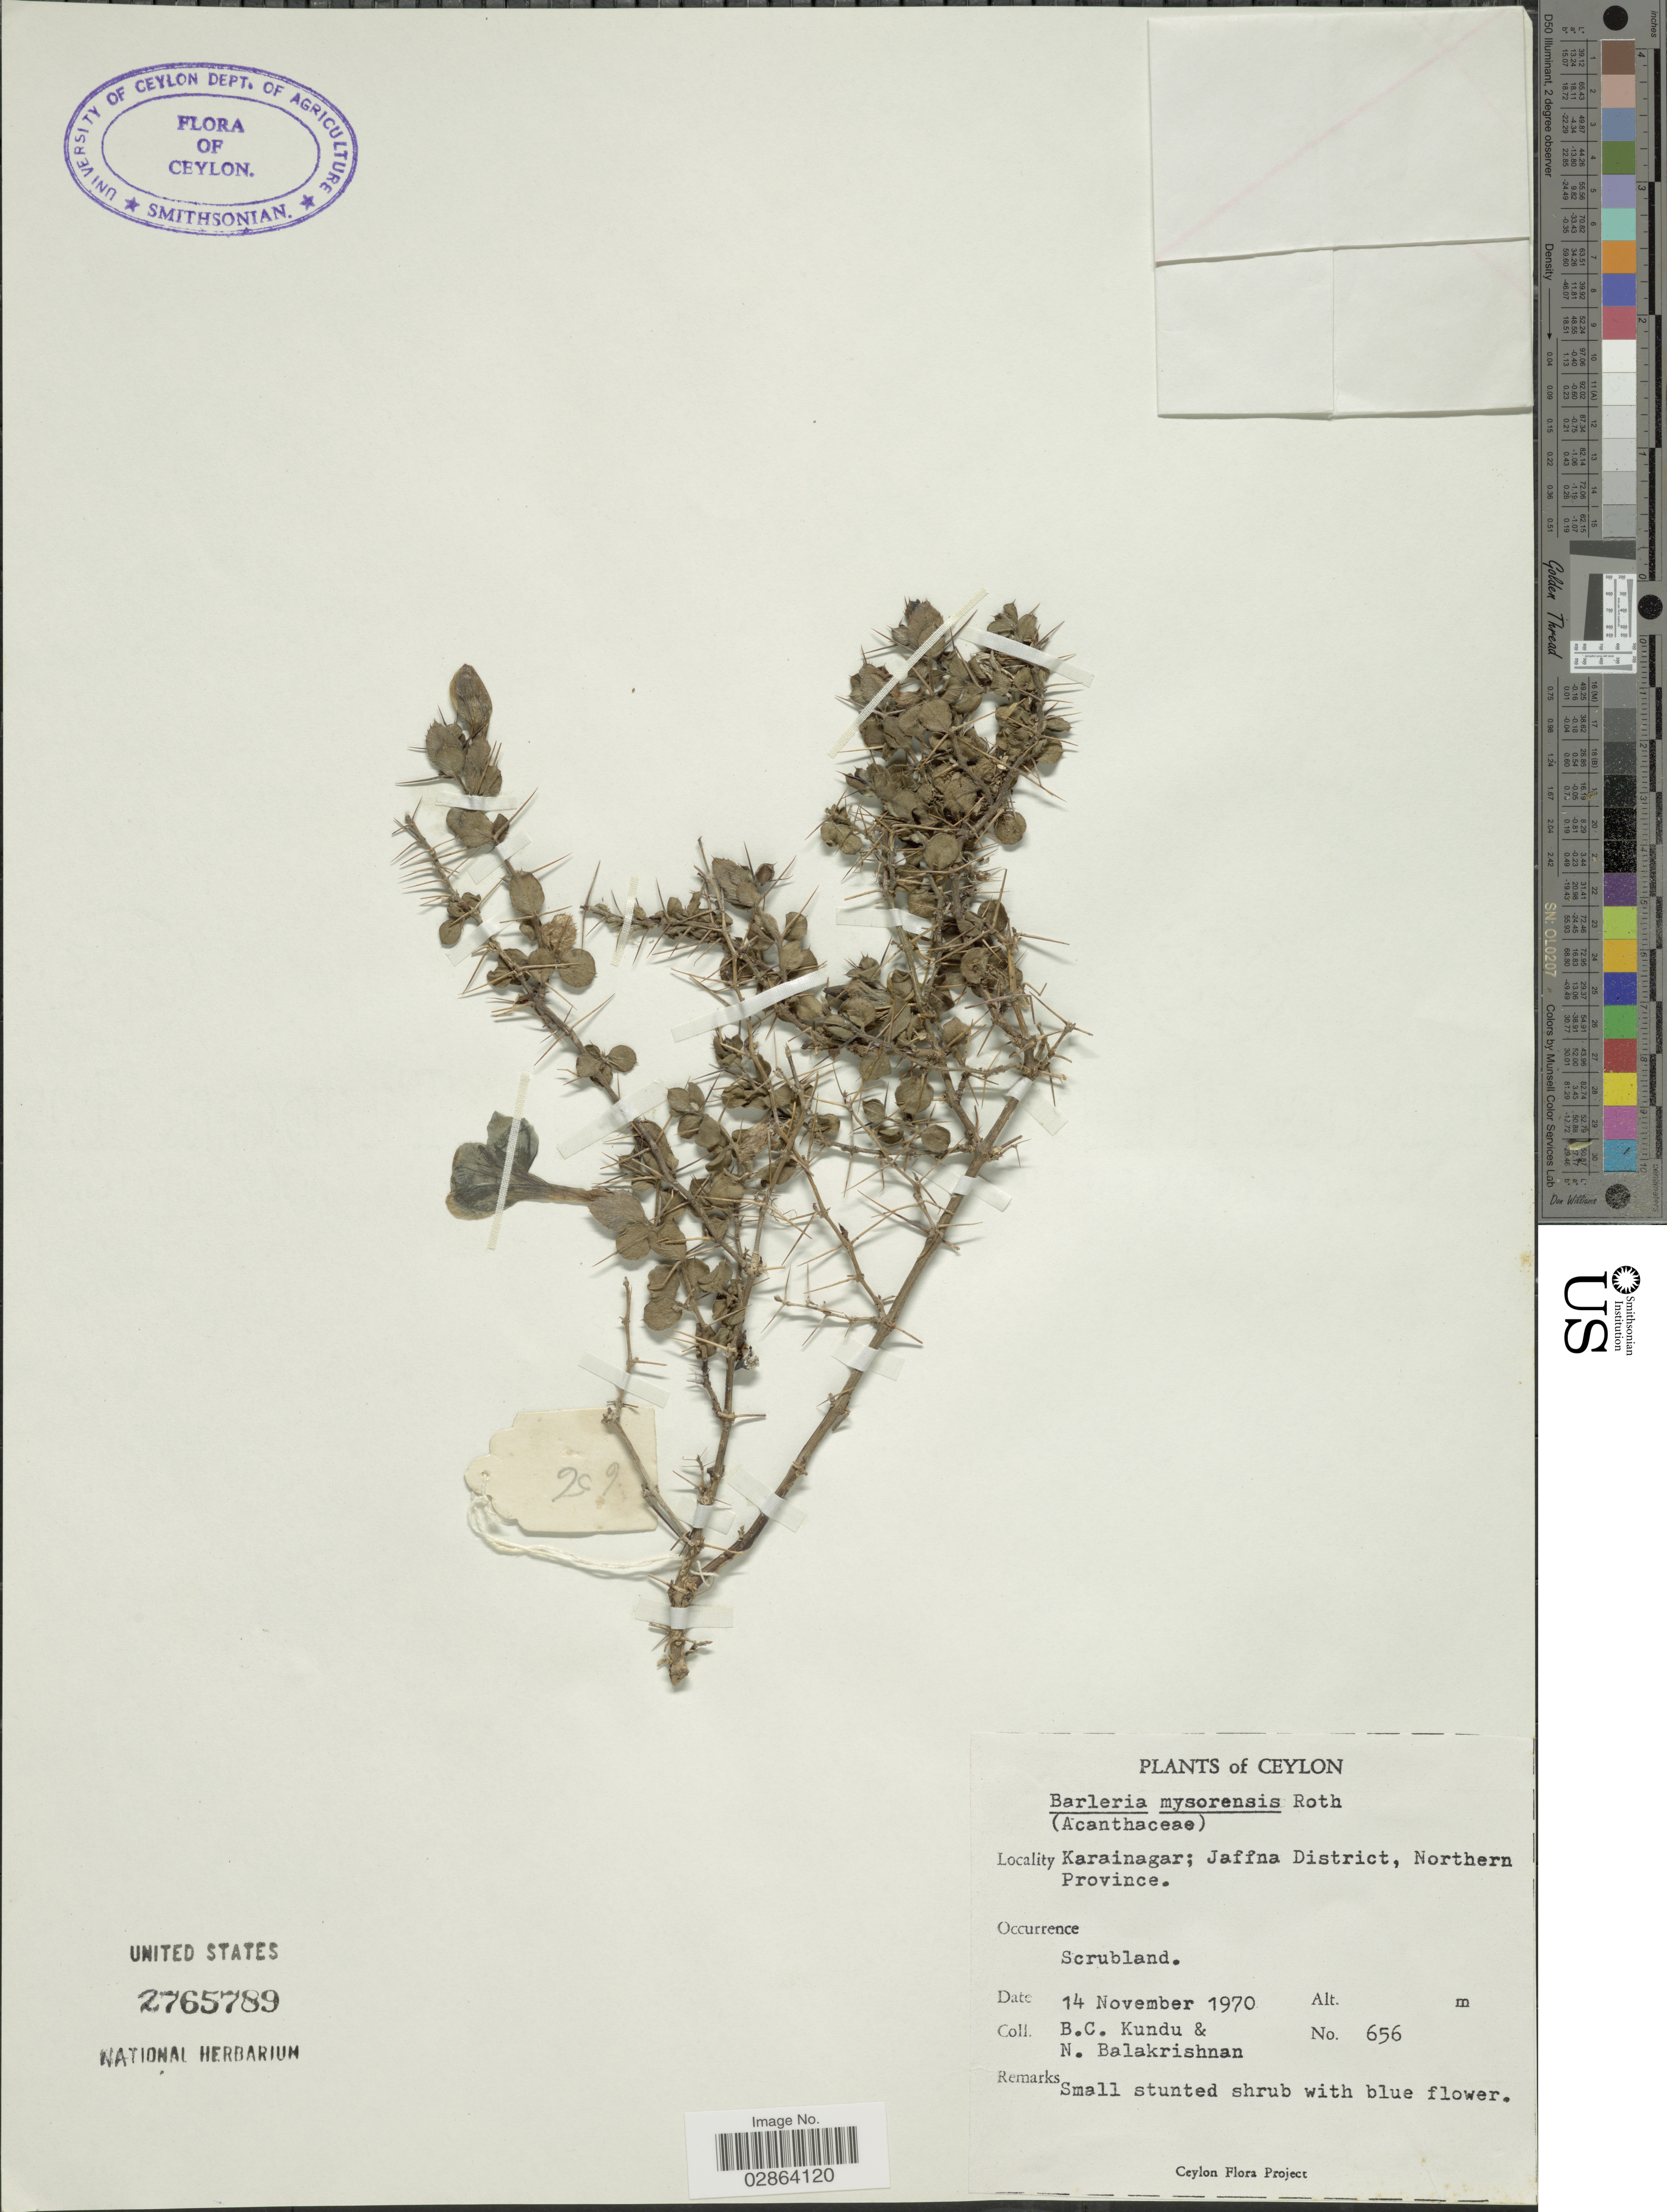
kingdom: Plantae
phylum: Tracheophyta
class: Magnoliopsida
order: Lamiales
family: Acanthaceae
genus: Barleria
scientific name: Barleria mysorensis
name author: B. Heyne ex A. Roth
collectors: B. C. Kundu & N. Balakrishnan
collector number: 656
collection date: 1970-11-14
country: Sri Lanka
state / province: Northern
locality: Ceylon, Karainagar; Jaffna District, Northern Province.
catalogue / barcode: US 2765789